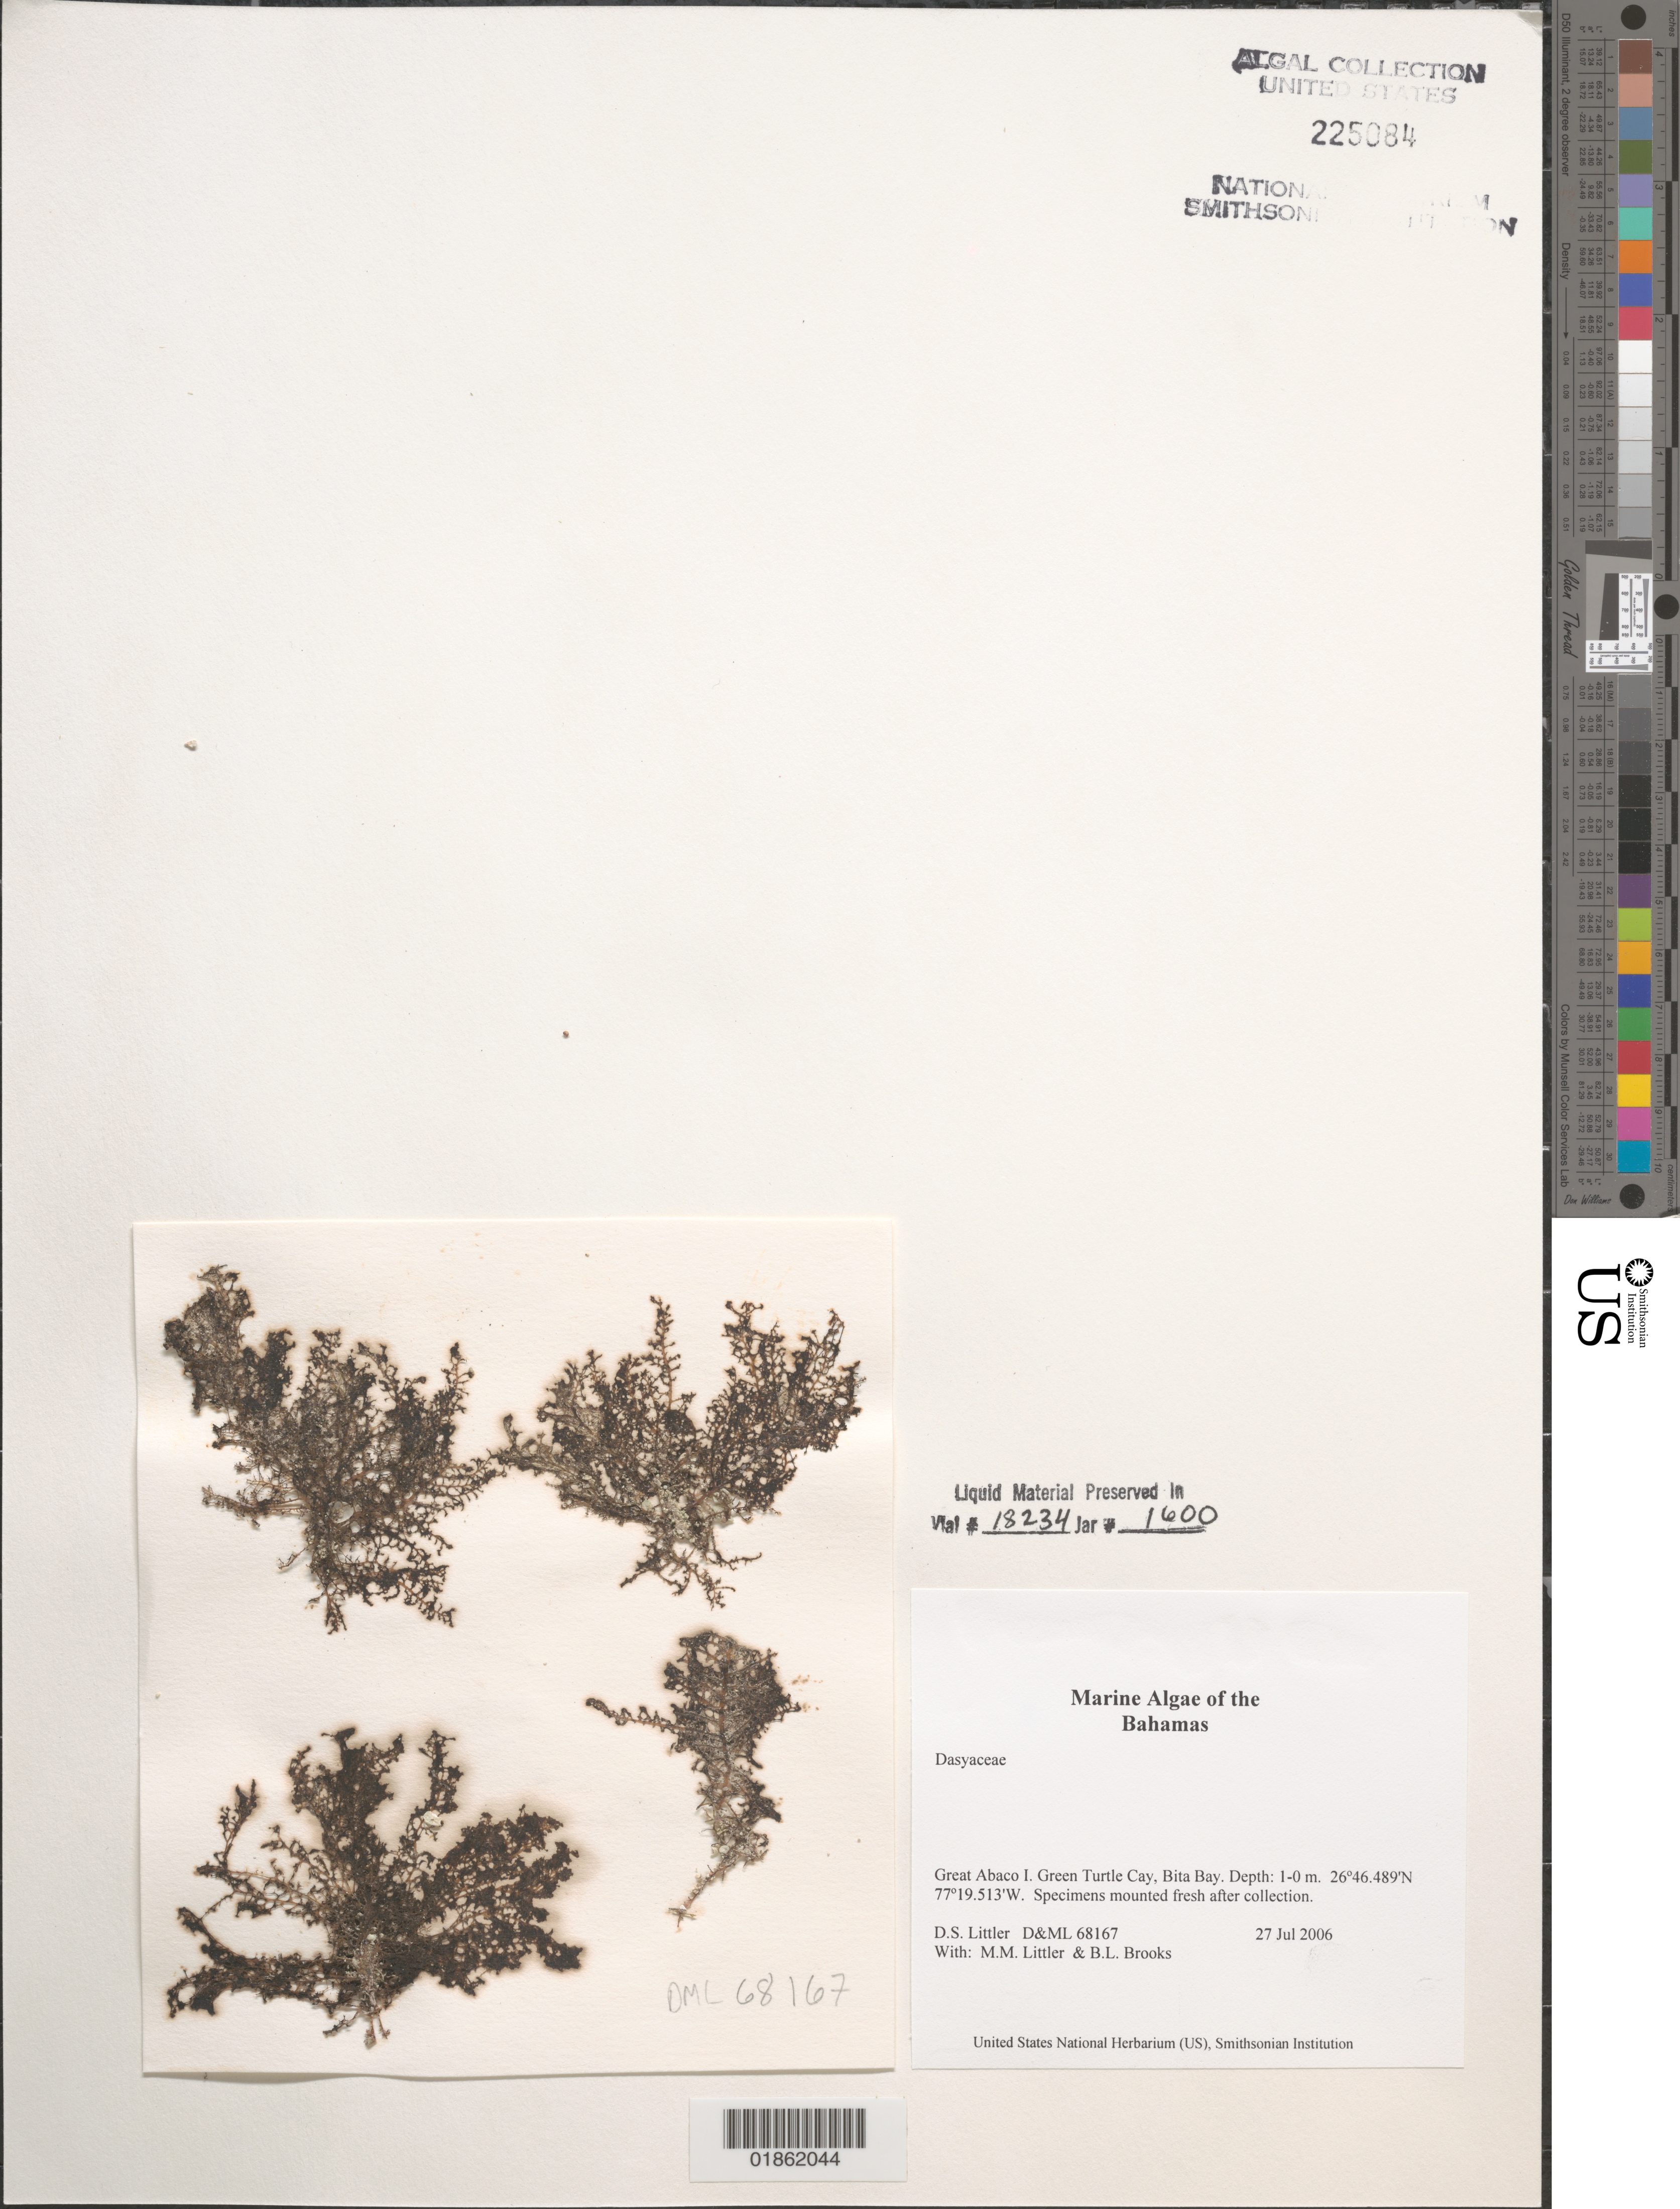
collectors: M. M. Littler, D. S. Littler & B. Brooks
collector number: D&ML 68167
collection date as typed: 27 Jul 2006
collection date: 2006-07-27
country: Bahamas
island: Green Turtle Cay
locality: Bita Bay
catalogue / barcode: US 225084